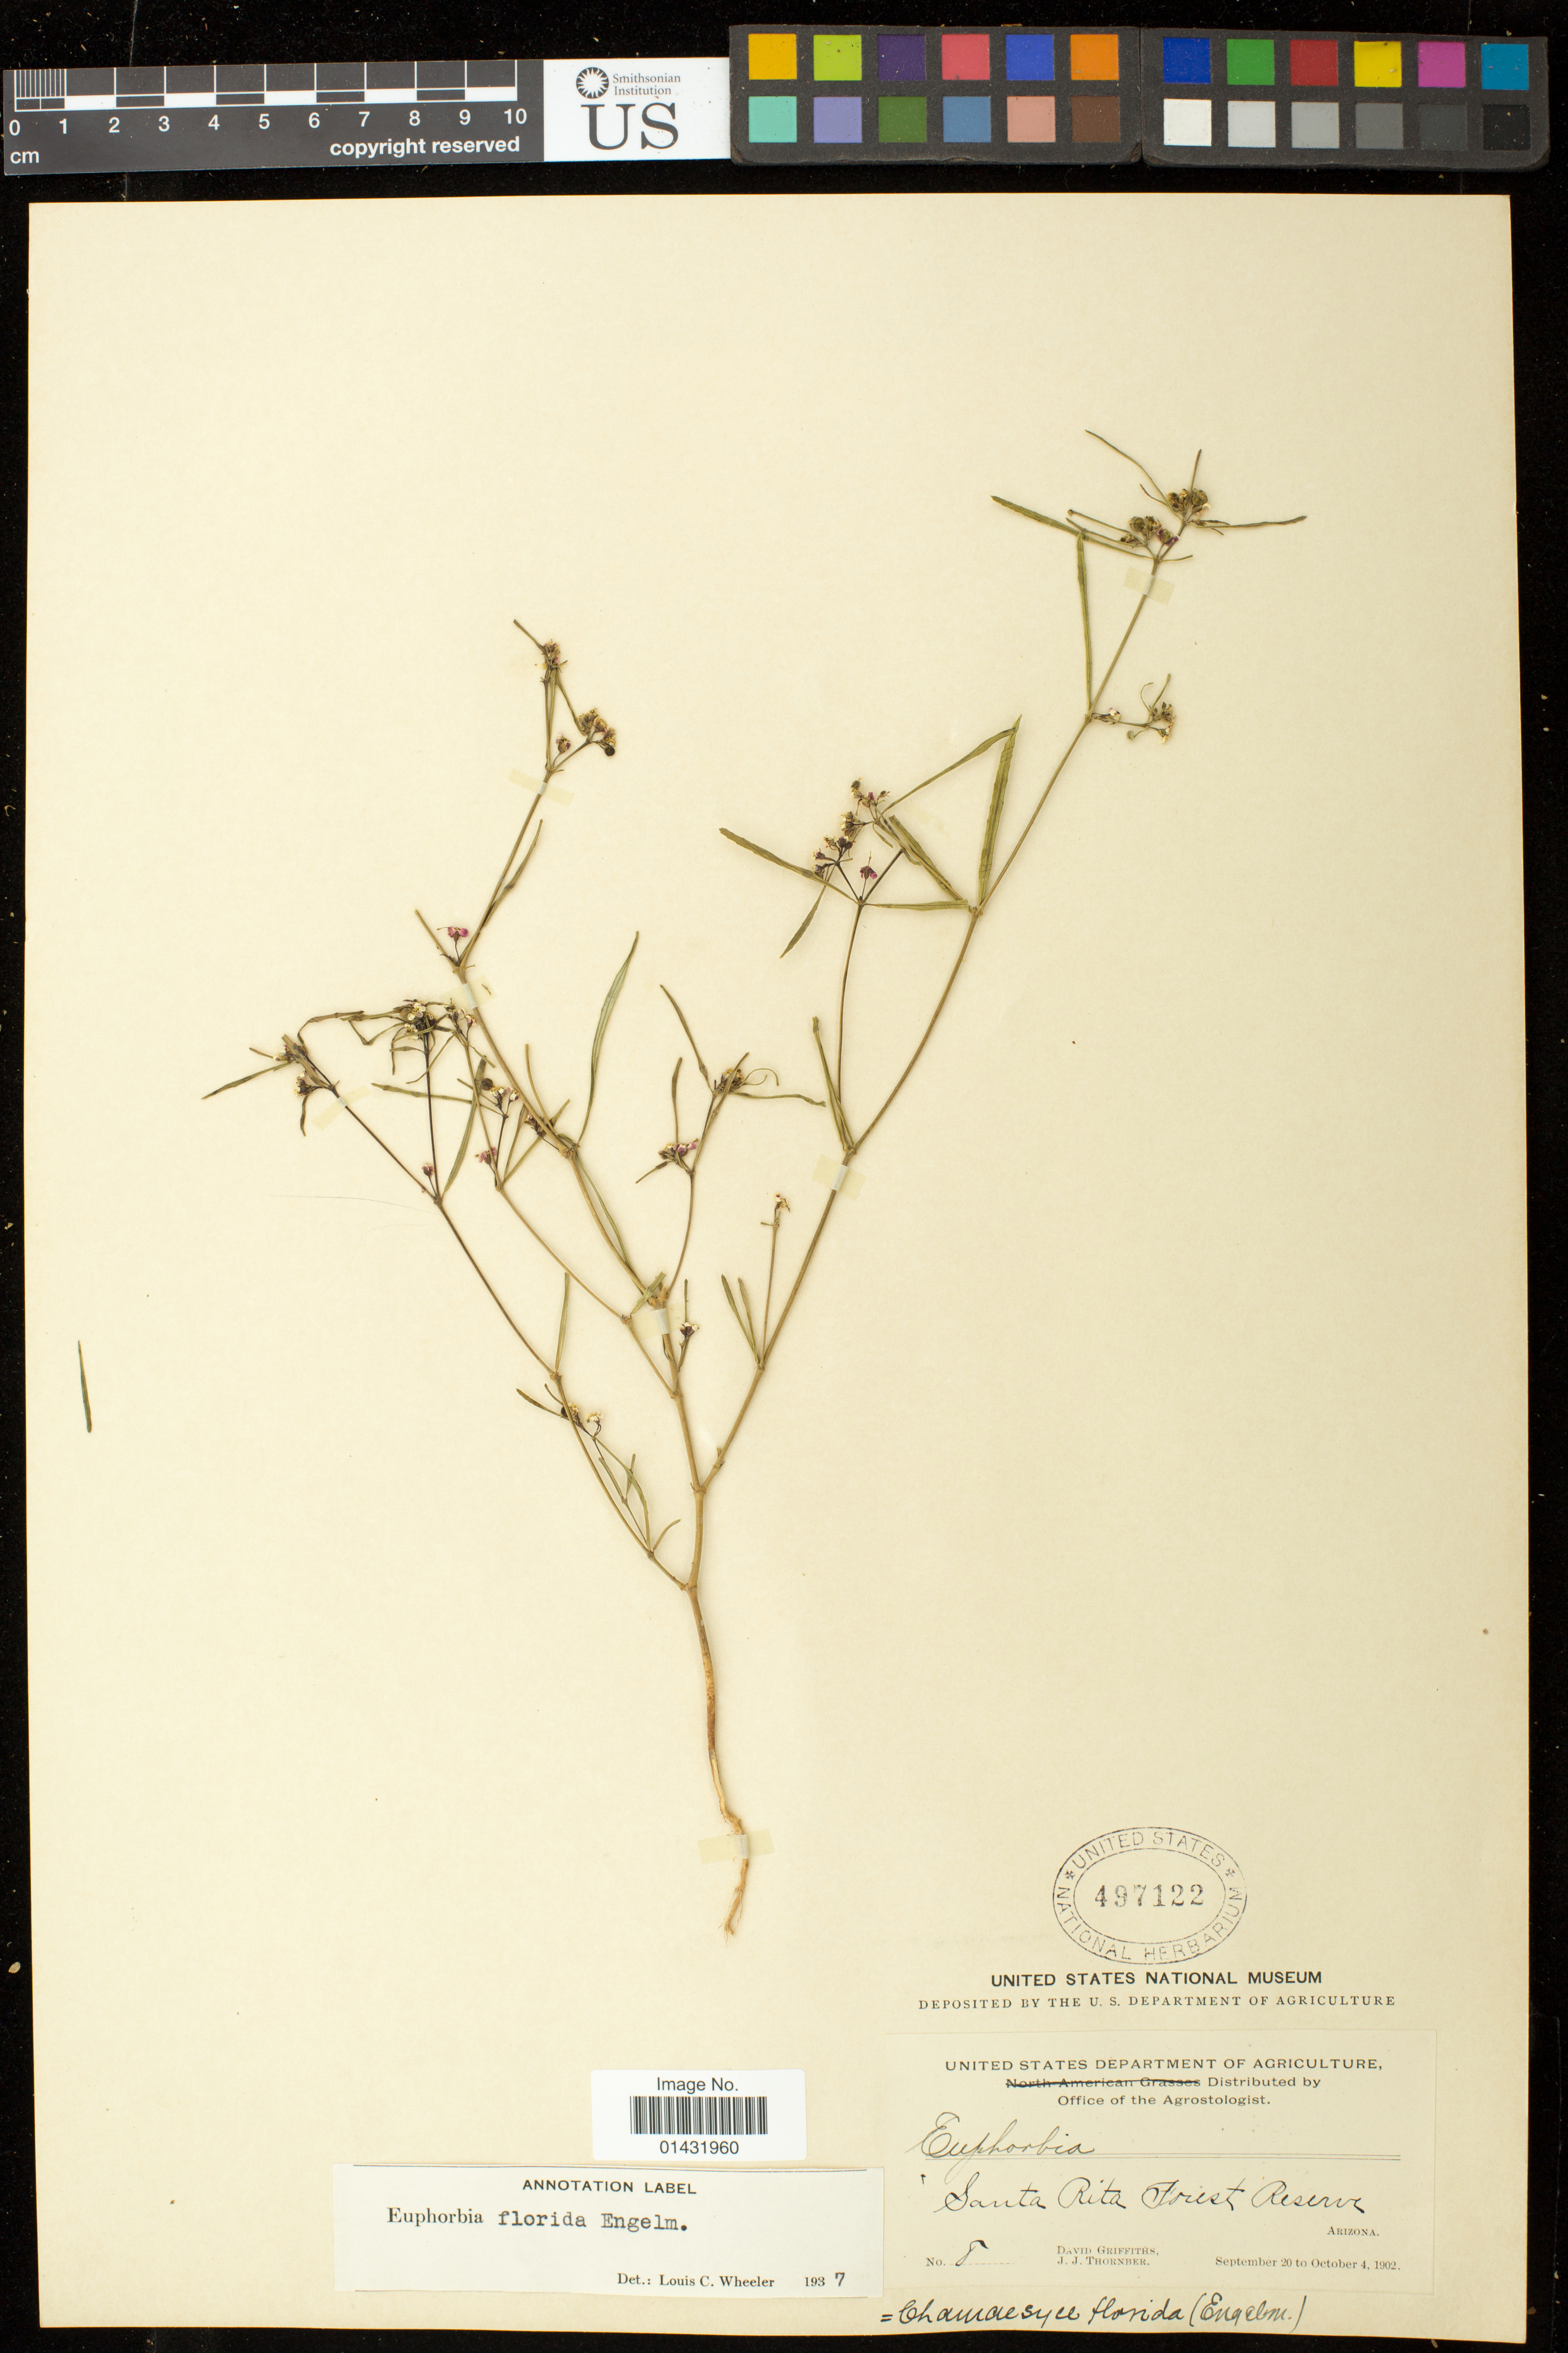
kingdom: Plantae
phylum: Tracheophyta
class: Magnoliopsida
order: Malpighiales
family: Euphorbiaceae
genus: Euphorbia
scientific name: Euphorbia florida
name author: Engelm. in Emory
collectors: D. Griffiths & J. Thornber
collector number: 8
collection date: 1902-09-20/1902-10-04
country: United States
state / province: Arizona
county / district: Pima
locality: Santa Rita Forest Reserve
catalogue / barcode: US 497122